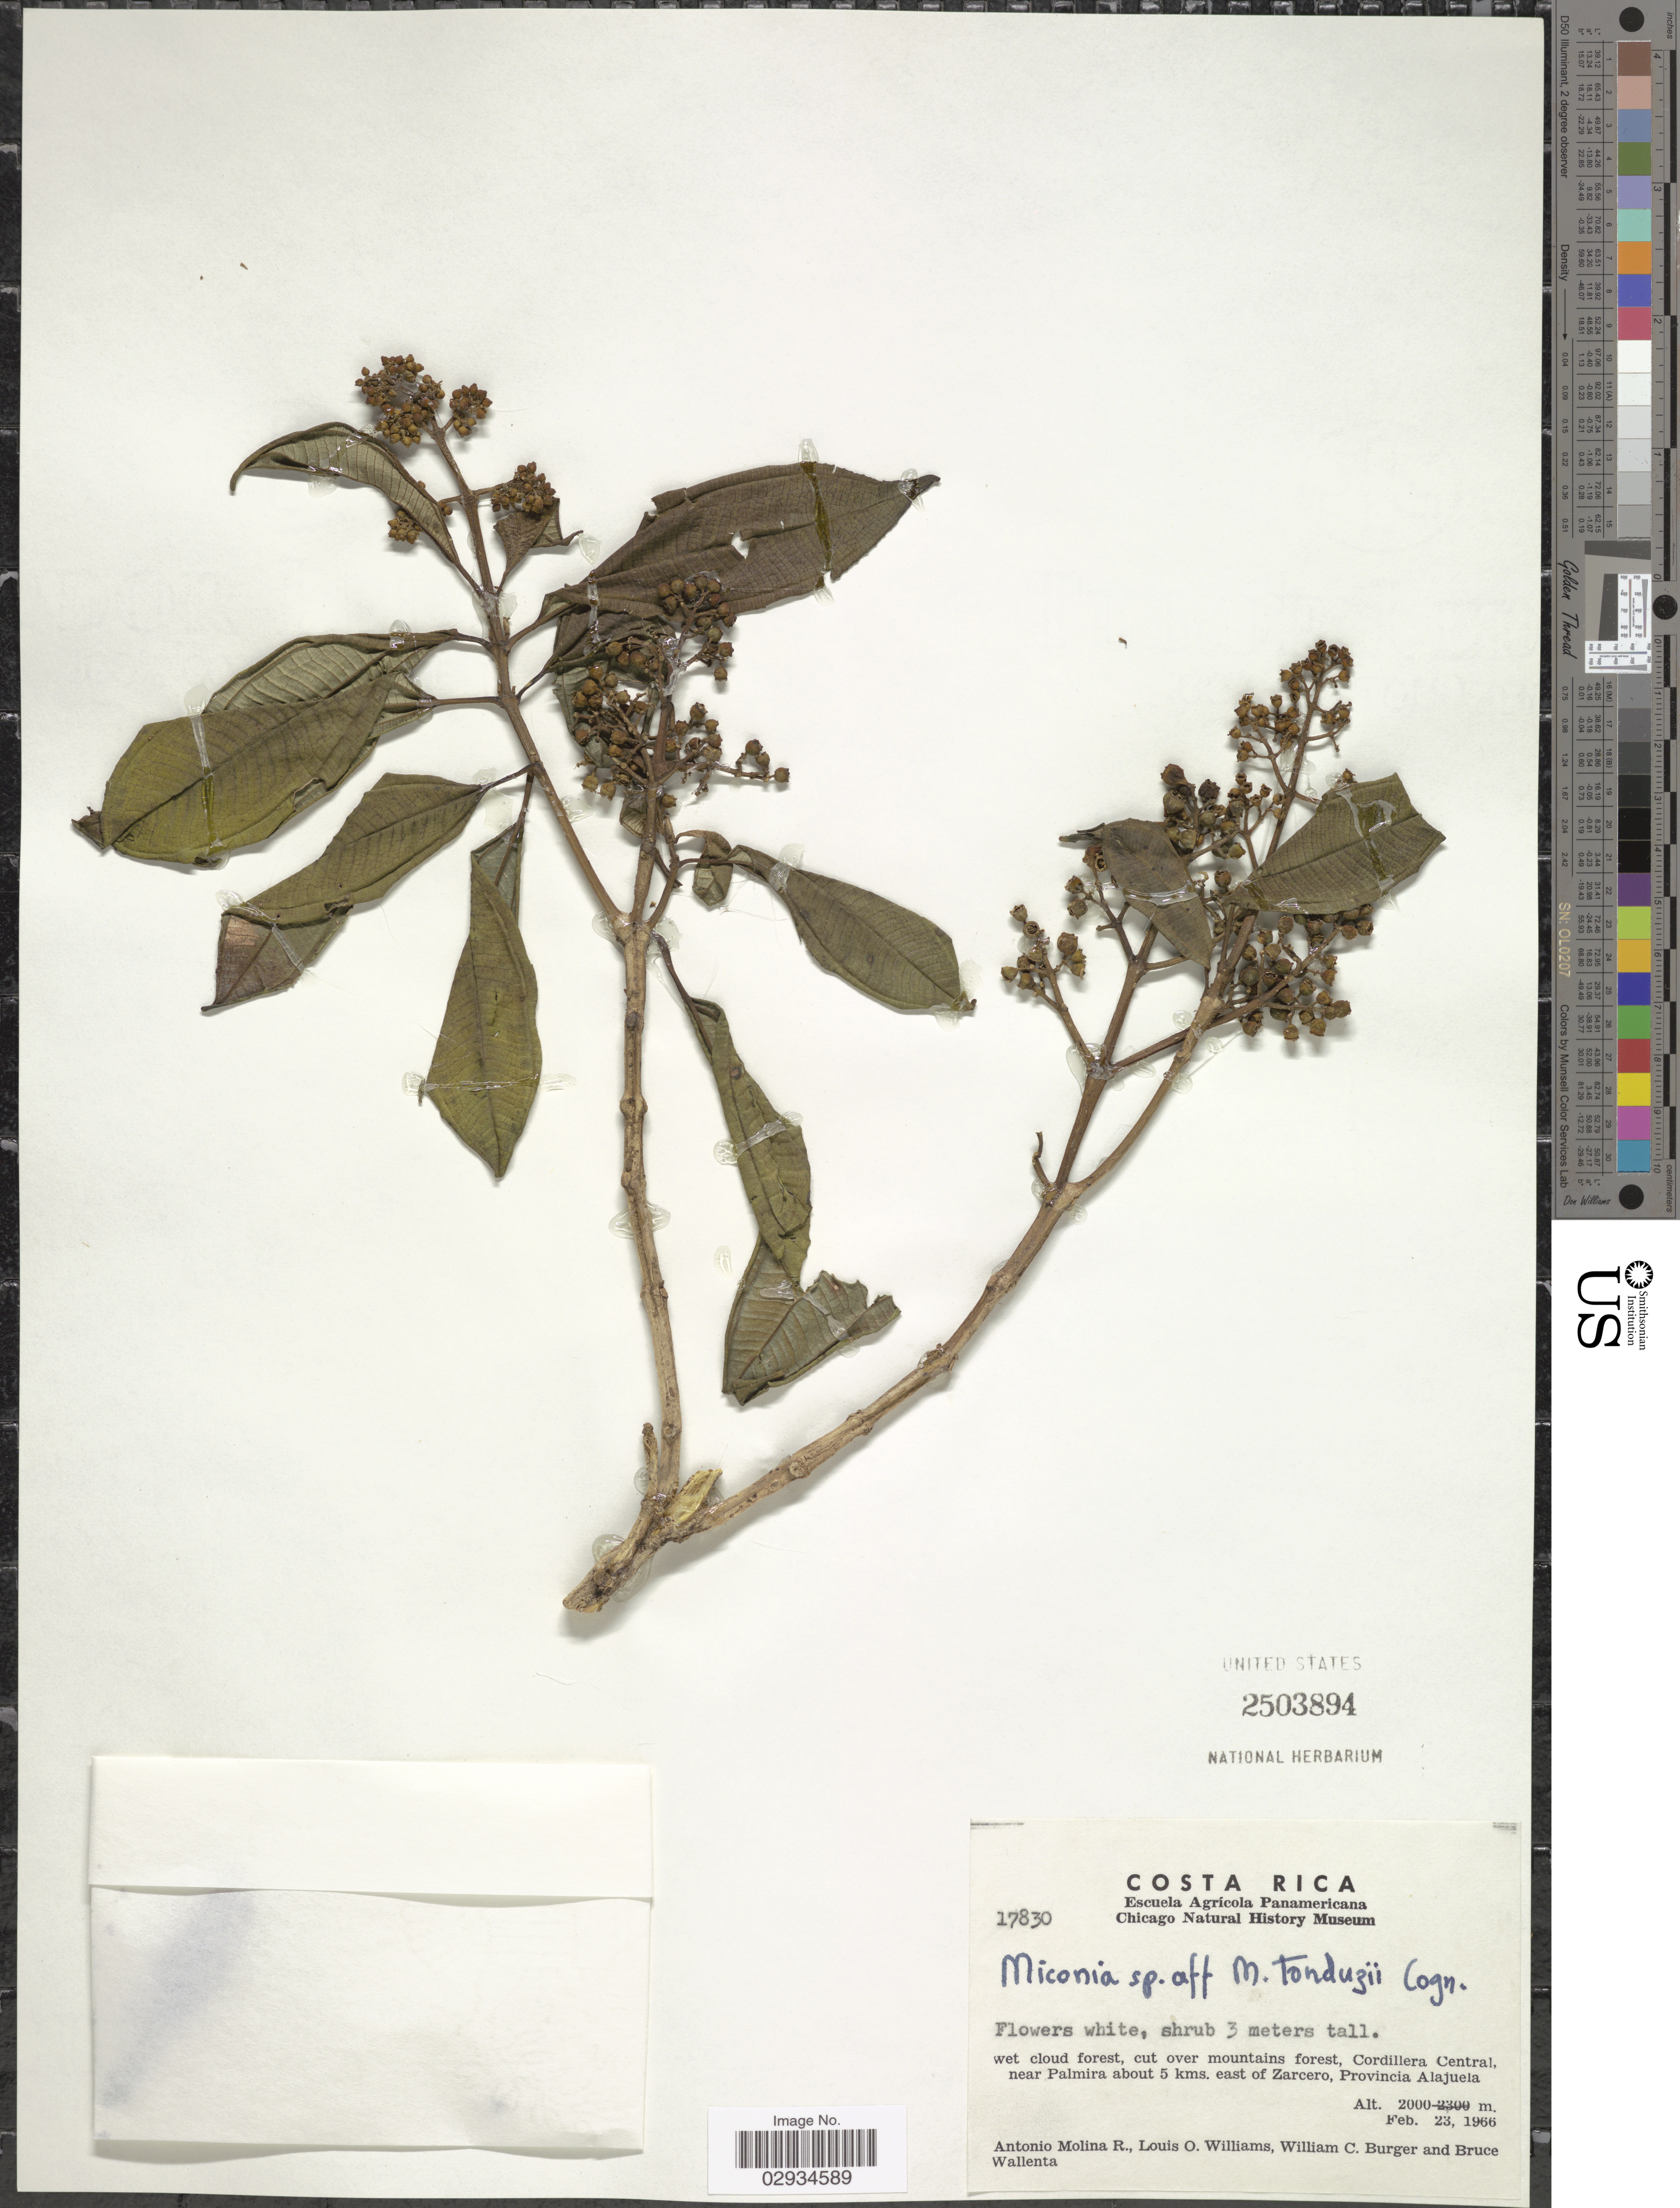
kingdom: Plantae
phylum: Tracheophyta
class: Magnoliopsida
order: Myrtales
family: Melastomataceae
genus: Miconia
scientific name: Miconia tonduzii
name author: Cogn. in A. DC.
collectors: A. Molina R., L. O. Williams, W. Burger & B. Wallenta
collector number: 17830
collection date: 1966-02-23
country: Costa Rica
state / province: Alajuela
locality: Wet cloud forest, cut over mountains forest, Cordillera Central, near Palmira about 5 kms. east of Zarcero.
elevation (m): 2000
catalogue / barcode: US 2503894